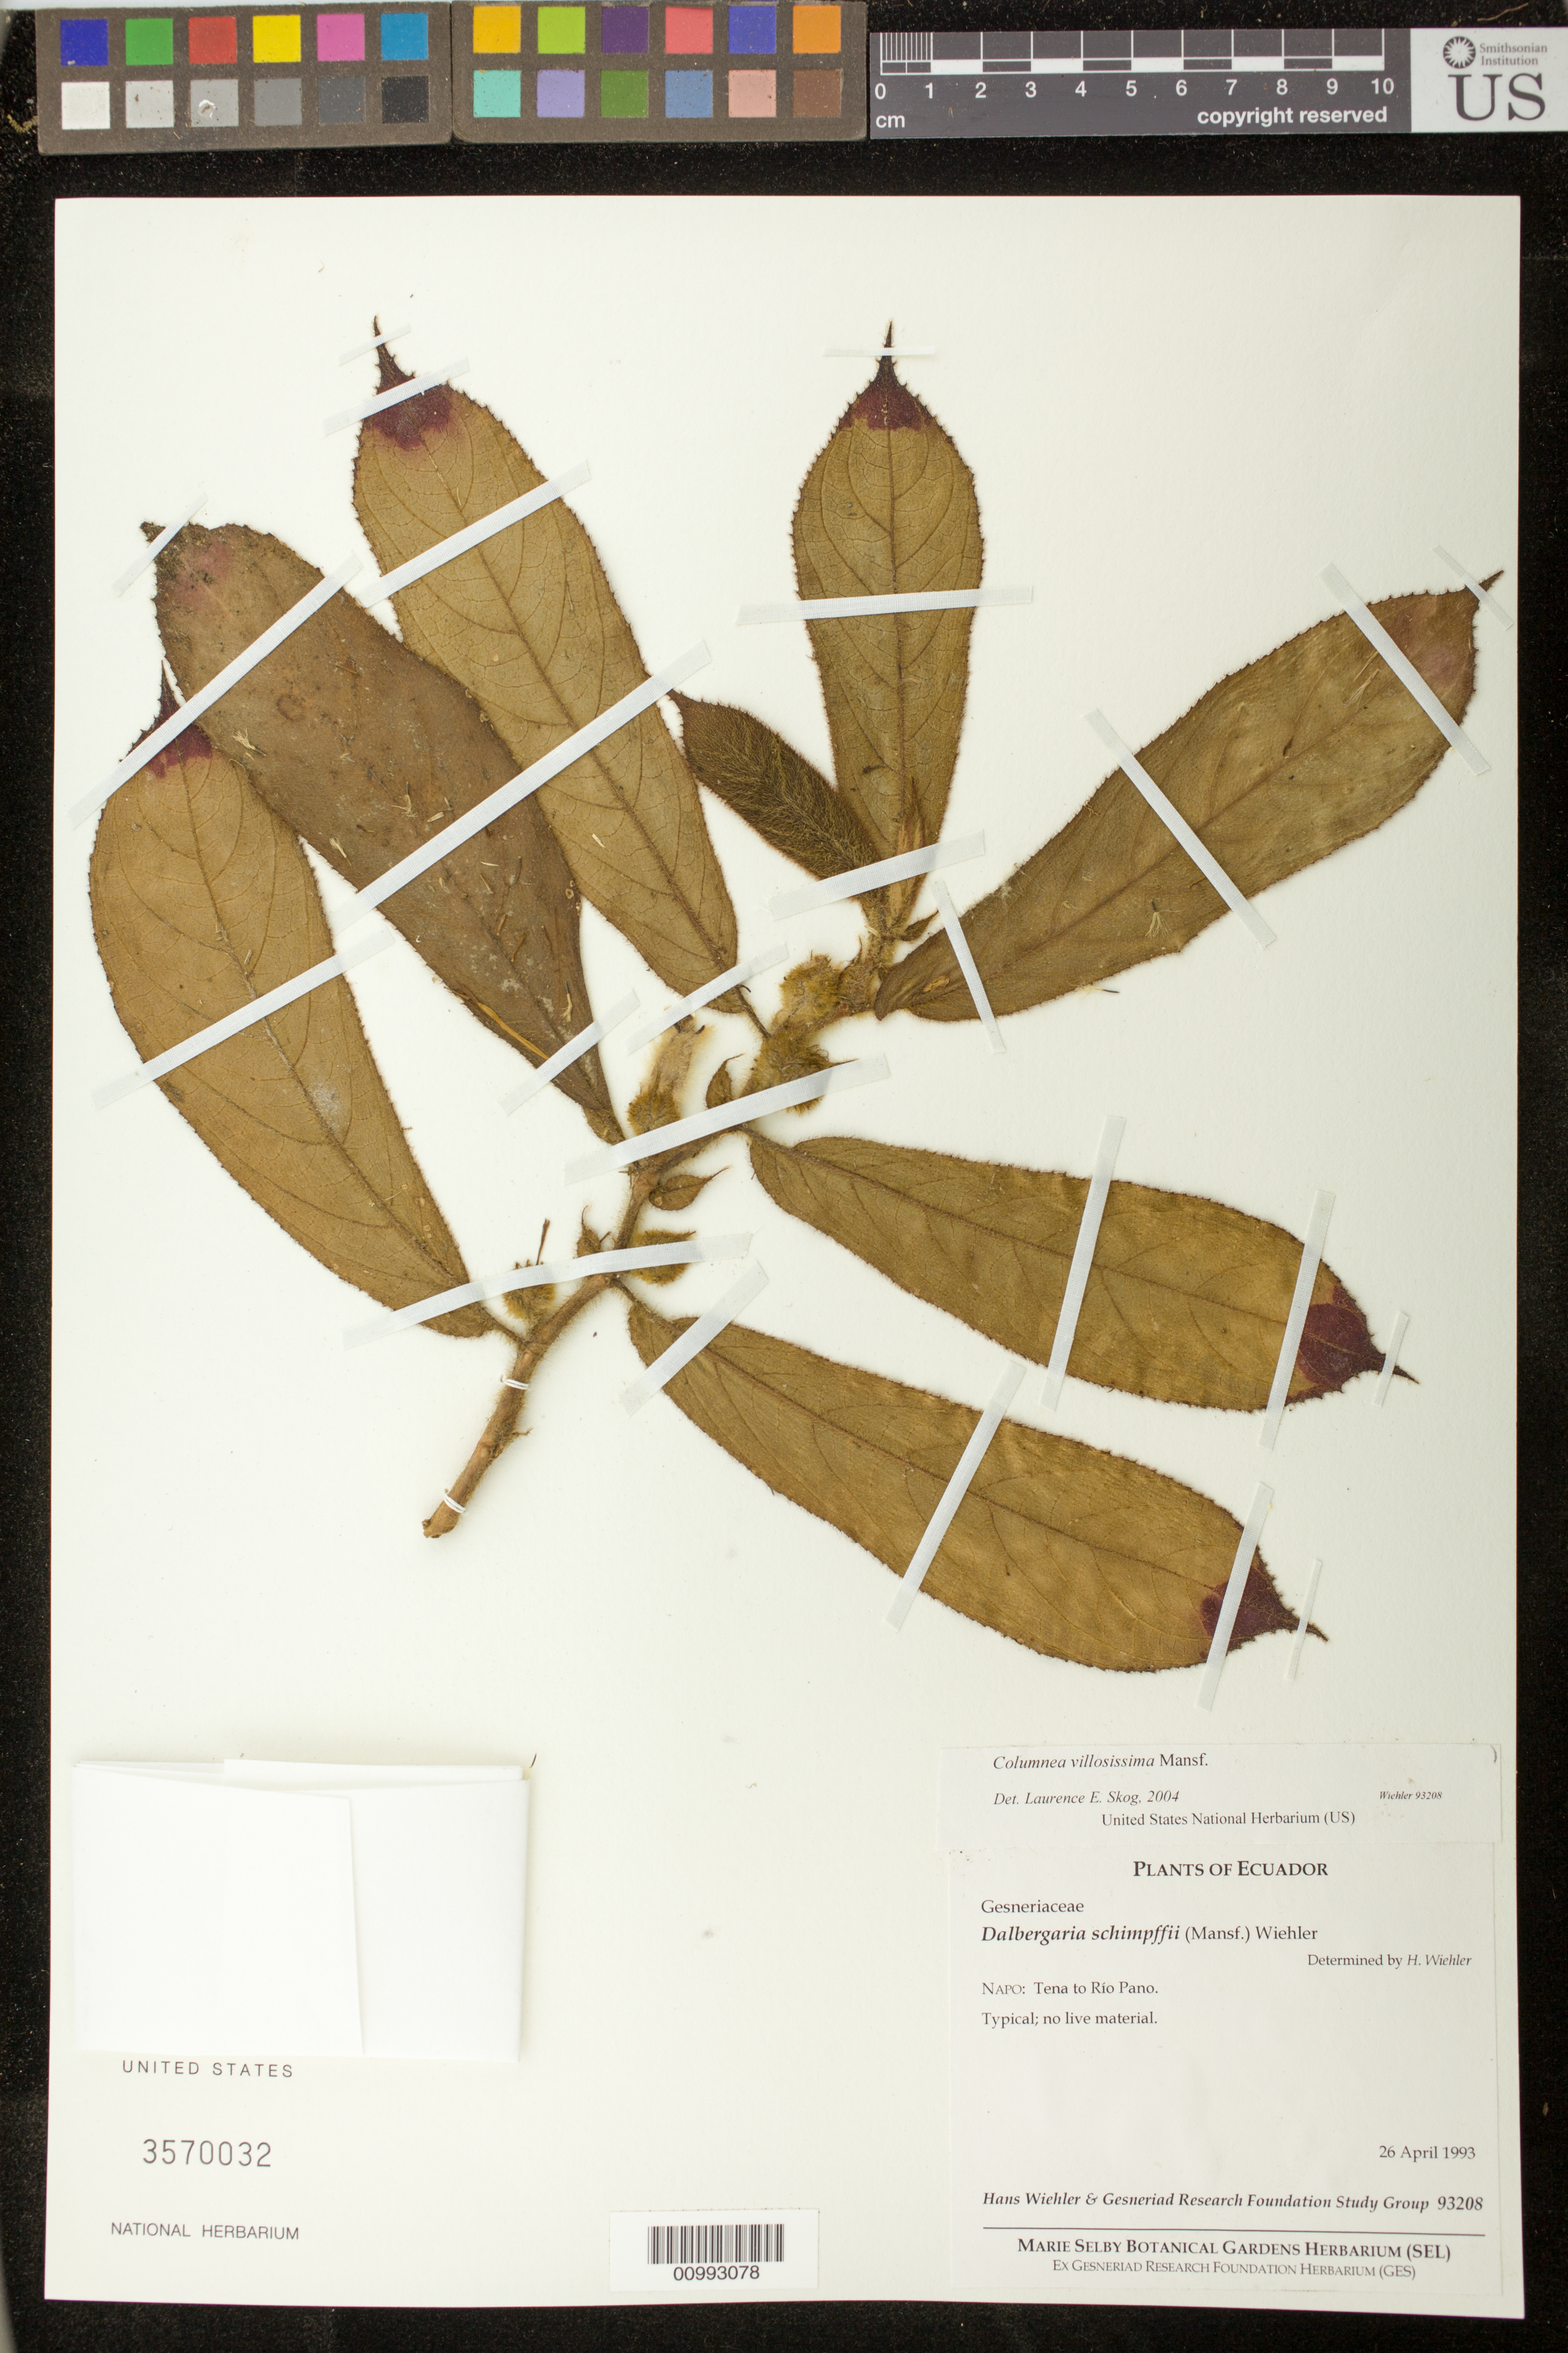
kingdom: Plantae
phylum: Tracheophyta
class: Magnoliopsida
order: Lamiales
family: Gesneriaceae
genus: Columnea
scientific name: Columnea villosissima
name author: Mansf.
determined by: Skog, Laurence E.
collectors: H. J. Wiehler & Gesneriad Research Foundation Study Group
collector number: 93208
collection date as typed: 26 Apr 1993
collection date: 1993-04-26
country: Ecuador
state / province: Napo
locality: Napo: Tena to Río Pano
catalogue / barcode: US 3570032